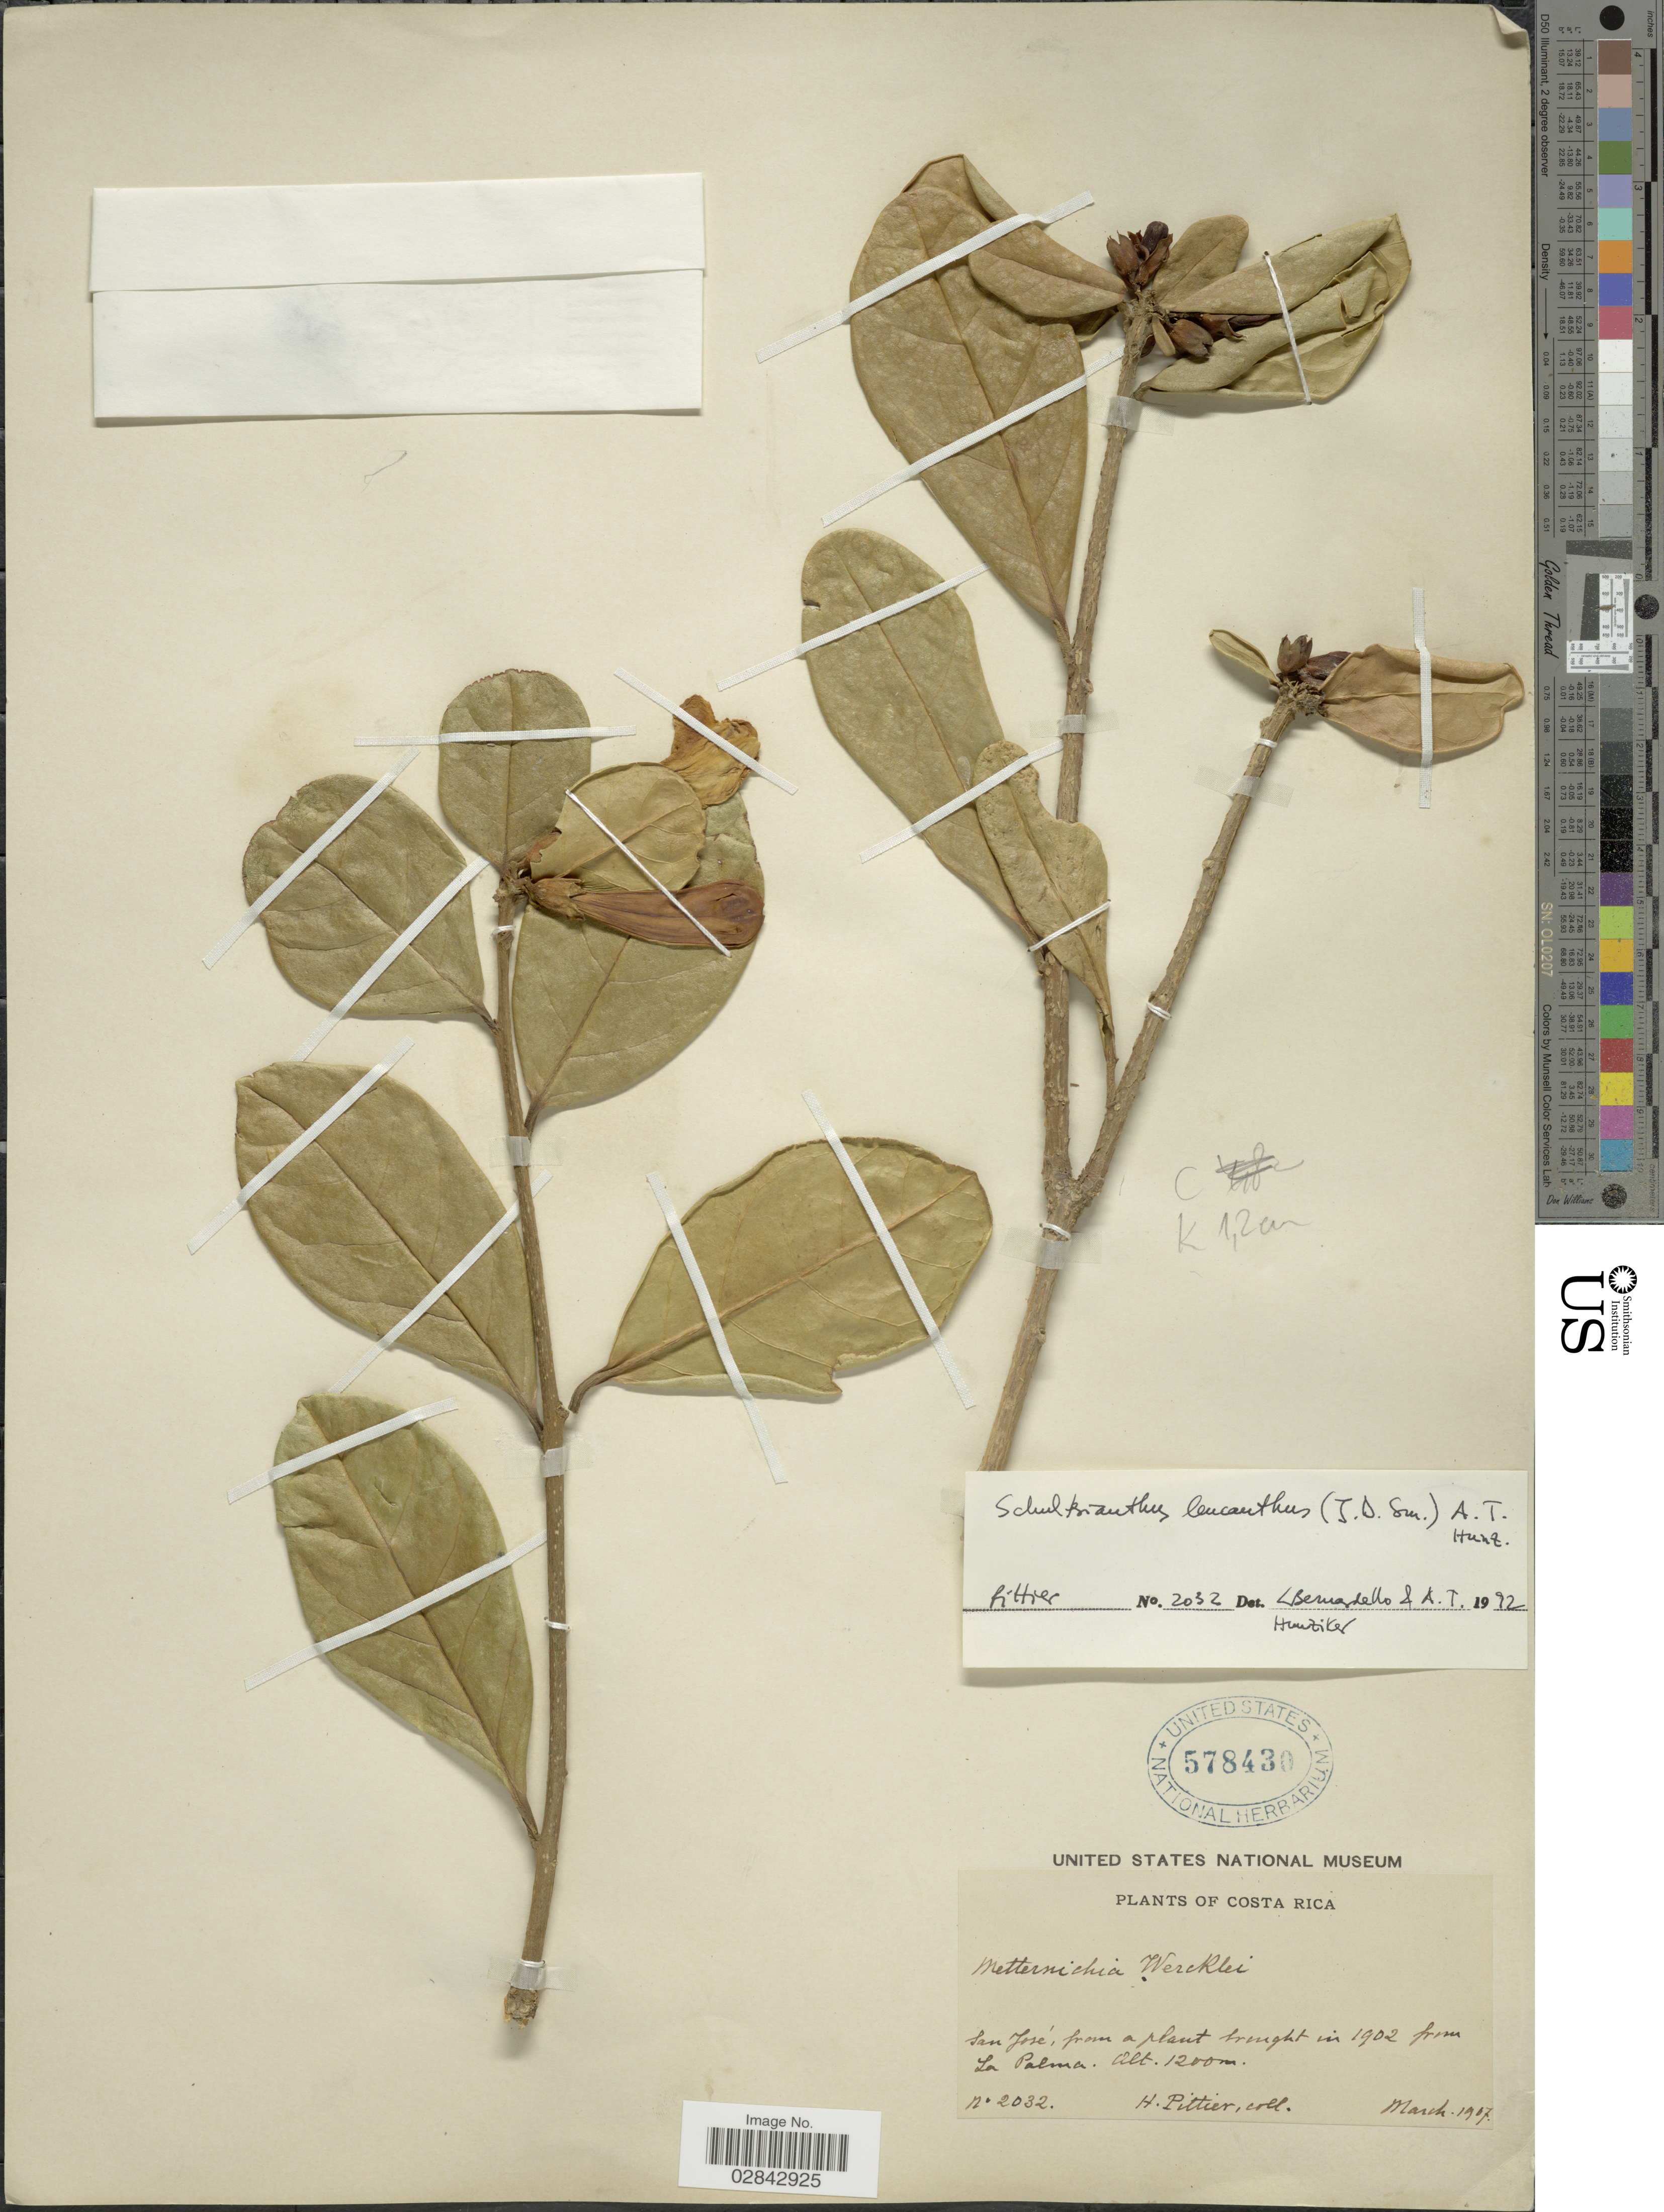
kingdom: Plantae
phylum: Tracheophyta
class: Magnoliopsida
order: Solanales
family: Solanaceae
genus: Schultesianthus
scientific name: Schultesianthus leucanthus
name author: (Donn. Sm.) Hunz.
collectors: H. F. Pittier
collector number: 2032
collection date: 1907-03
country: Costa Rica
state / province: San José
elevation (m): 1200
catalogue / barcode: US 578430